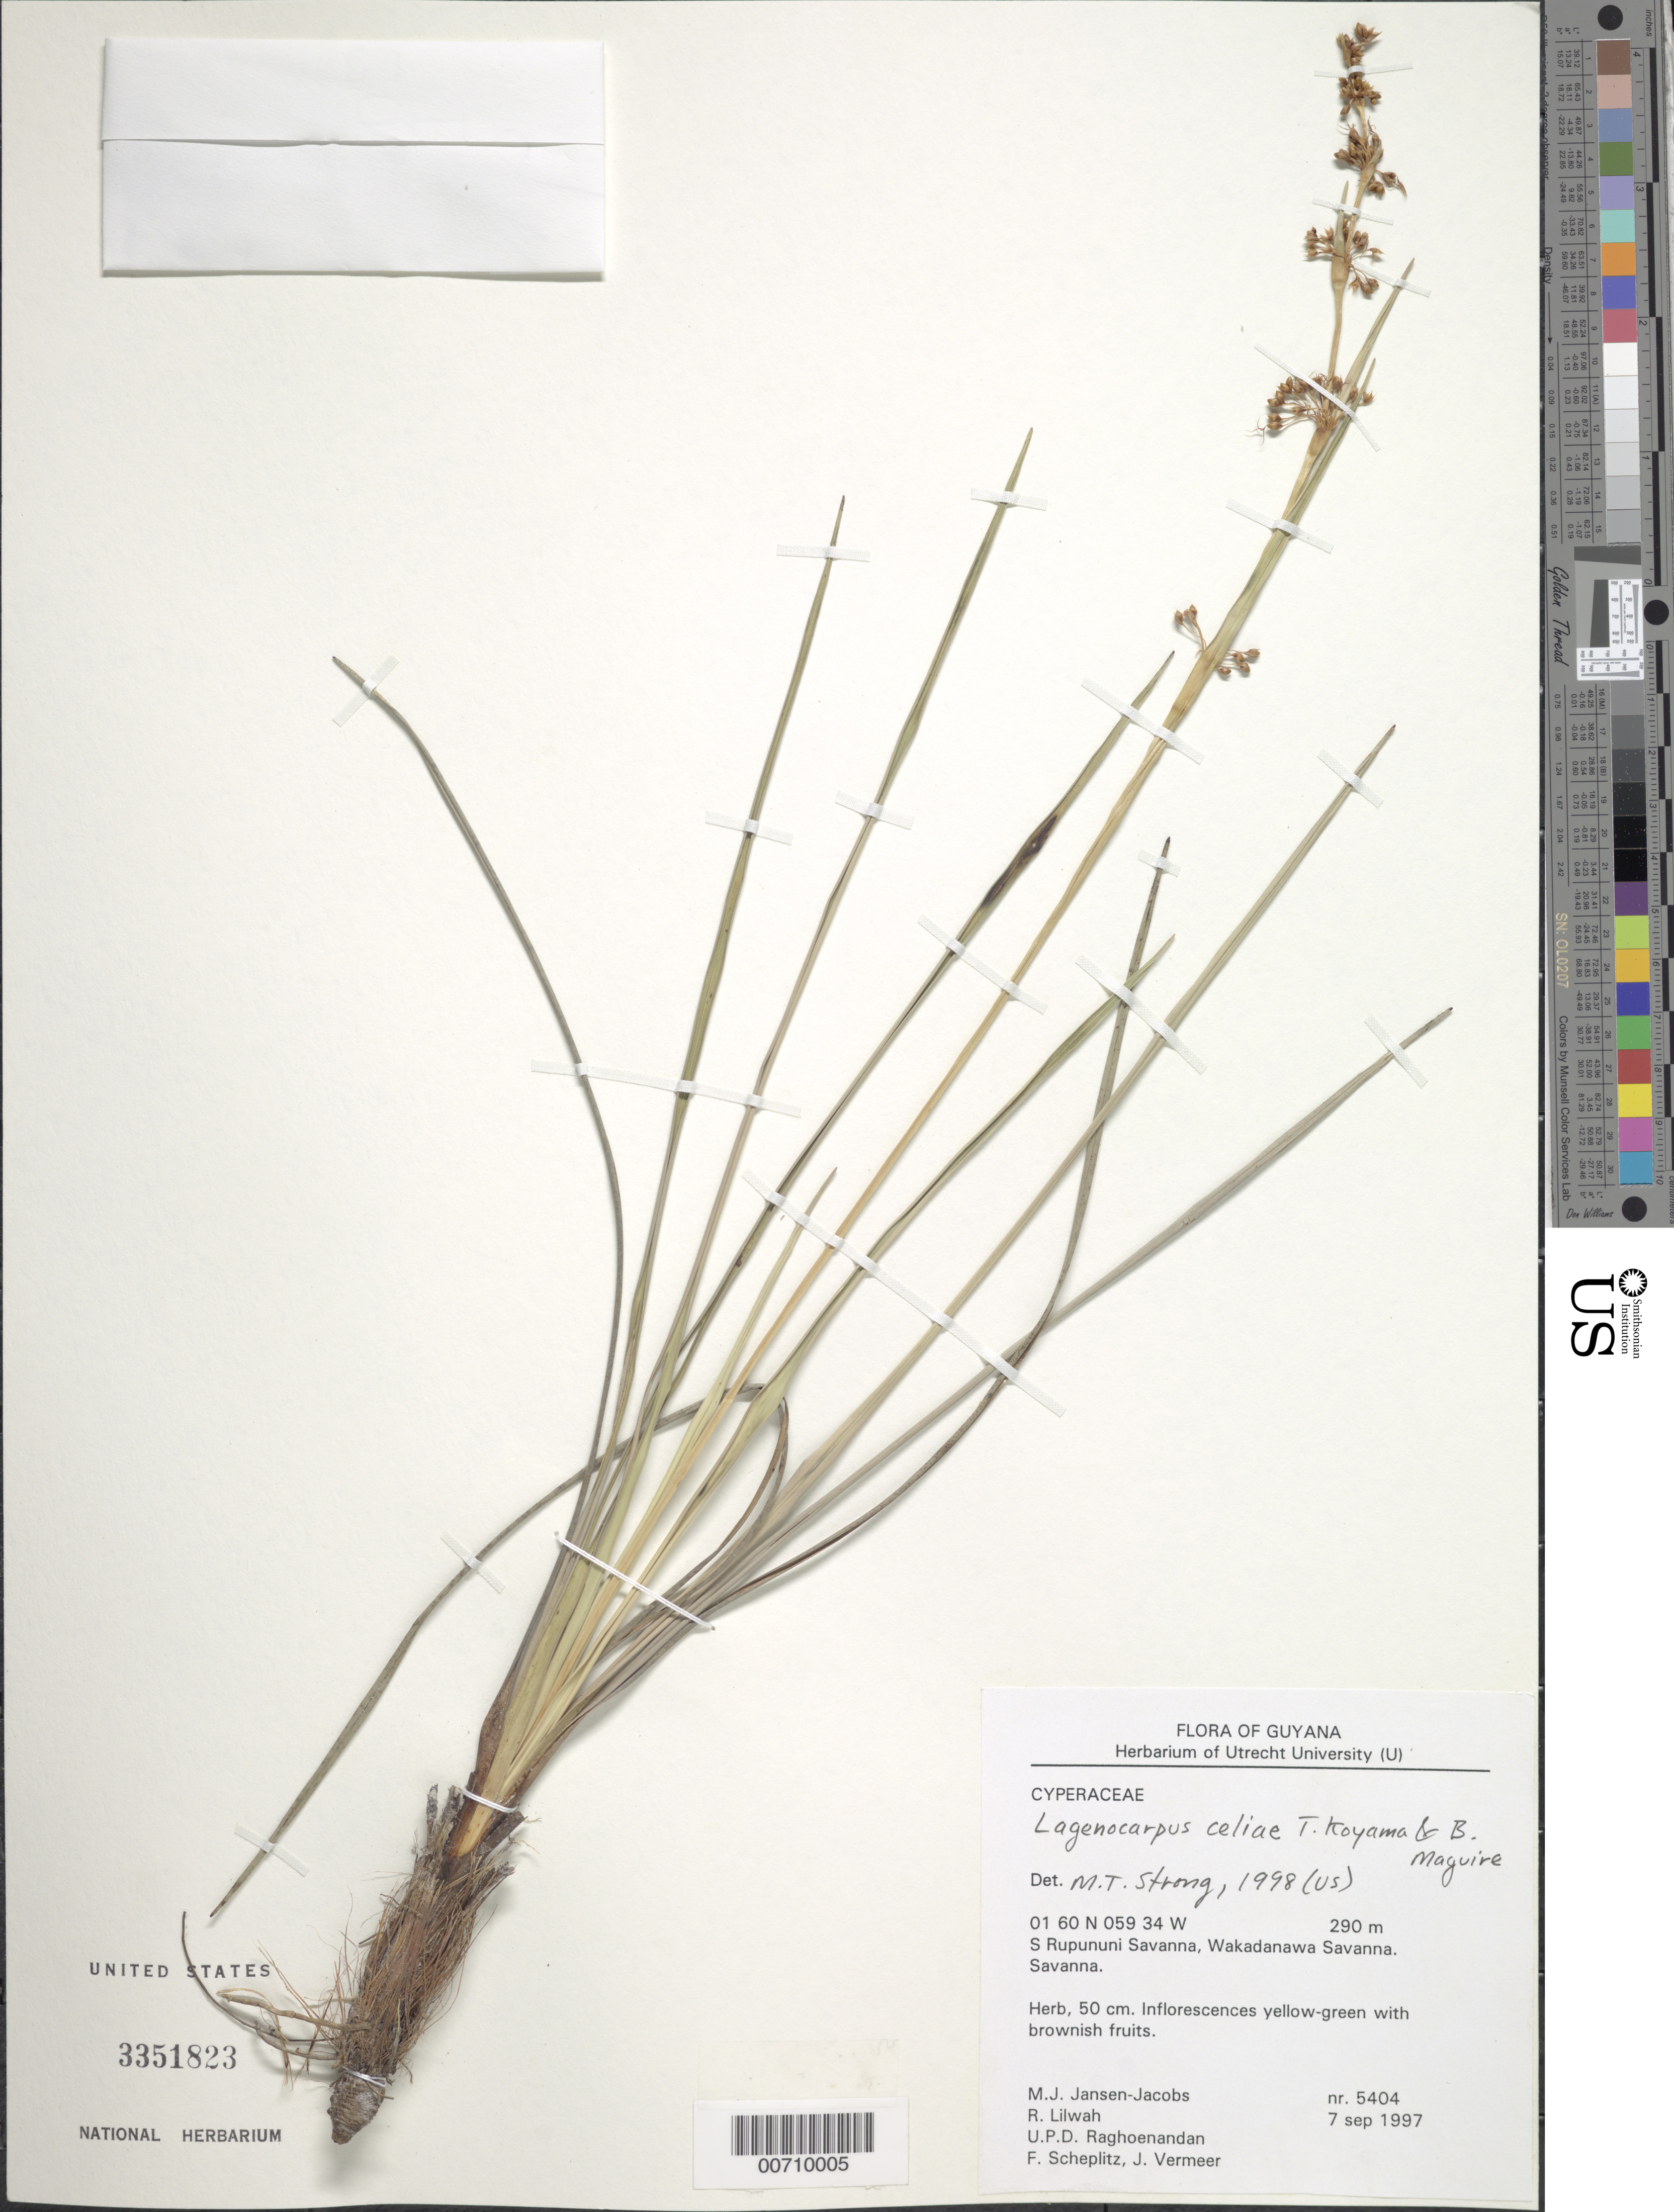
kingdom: Plantae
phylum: Tracheophyta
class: Liliopsida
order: Poales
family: Cyperaceae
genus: Lagenocarpus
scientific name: Lagenocarpus celiae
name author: T. Koyama & Maguire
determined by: Strong, M. T., (US), Smithsonian Institution - National Museum of Natural History (UNITED STATES)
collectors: M. J. Jansen-Jacobs, R. Lilwah, U. Raghoenandan, F. Scheplitz & J. Vermeer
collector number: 5404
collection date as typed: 7-Sep-97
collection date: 1997-09-07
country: Guyana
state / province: U. Takutu-U. Essequibo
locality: S. Rupununi savanna, Wakadanawa Savanna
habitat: Savanna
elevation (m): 290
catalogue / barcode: US 3351823